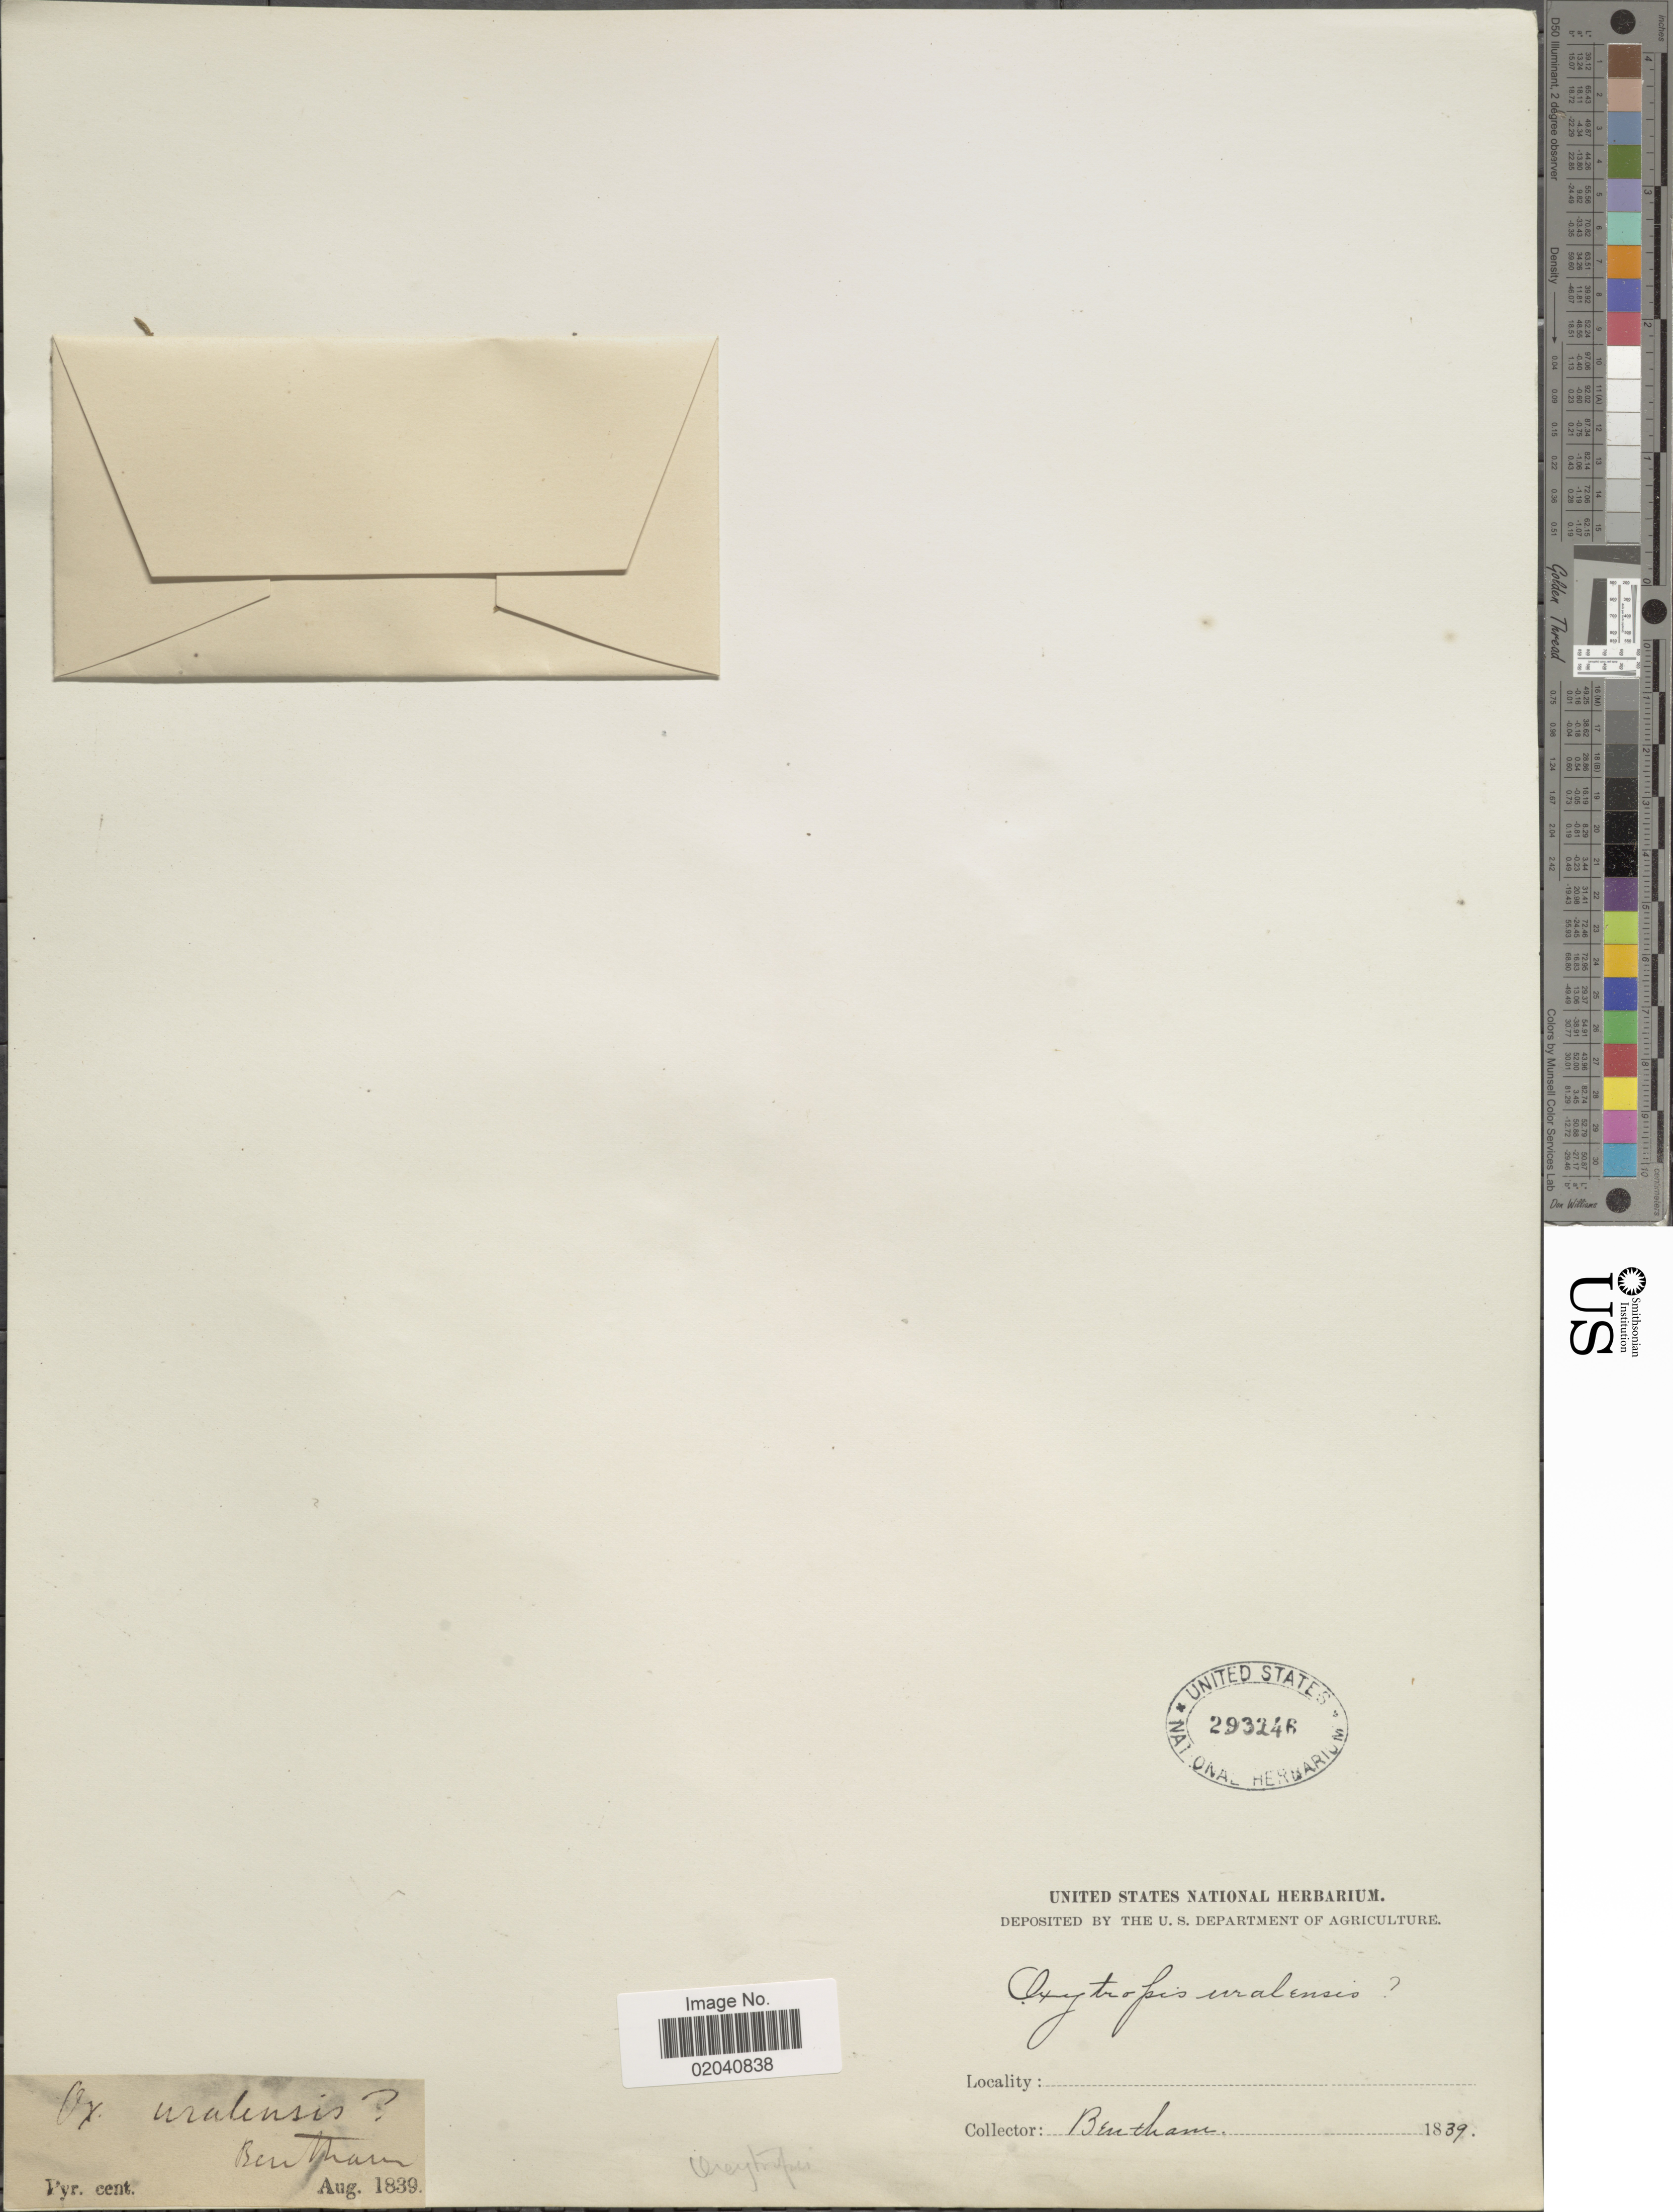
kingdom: Plantae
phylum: Tracheophyta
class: Magnoliopsida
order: Fabales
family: Fabaceae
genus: Oxytropis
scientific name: Oxytropis uralensis var. pumila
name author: Ledeb.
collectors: -. Bentham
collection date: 1839-08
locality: Pyr.cent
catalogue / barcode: US 293246